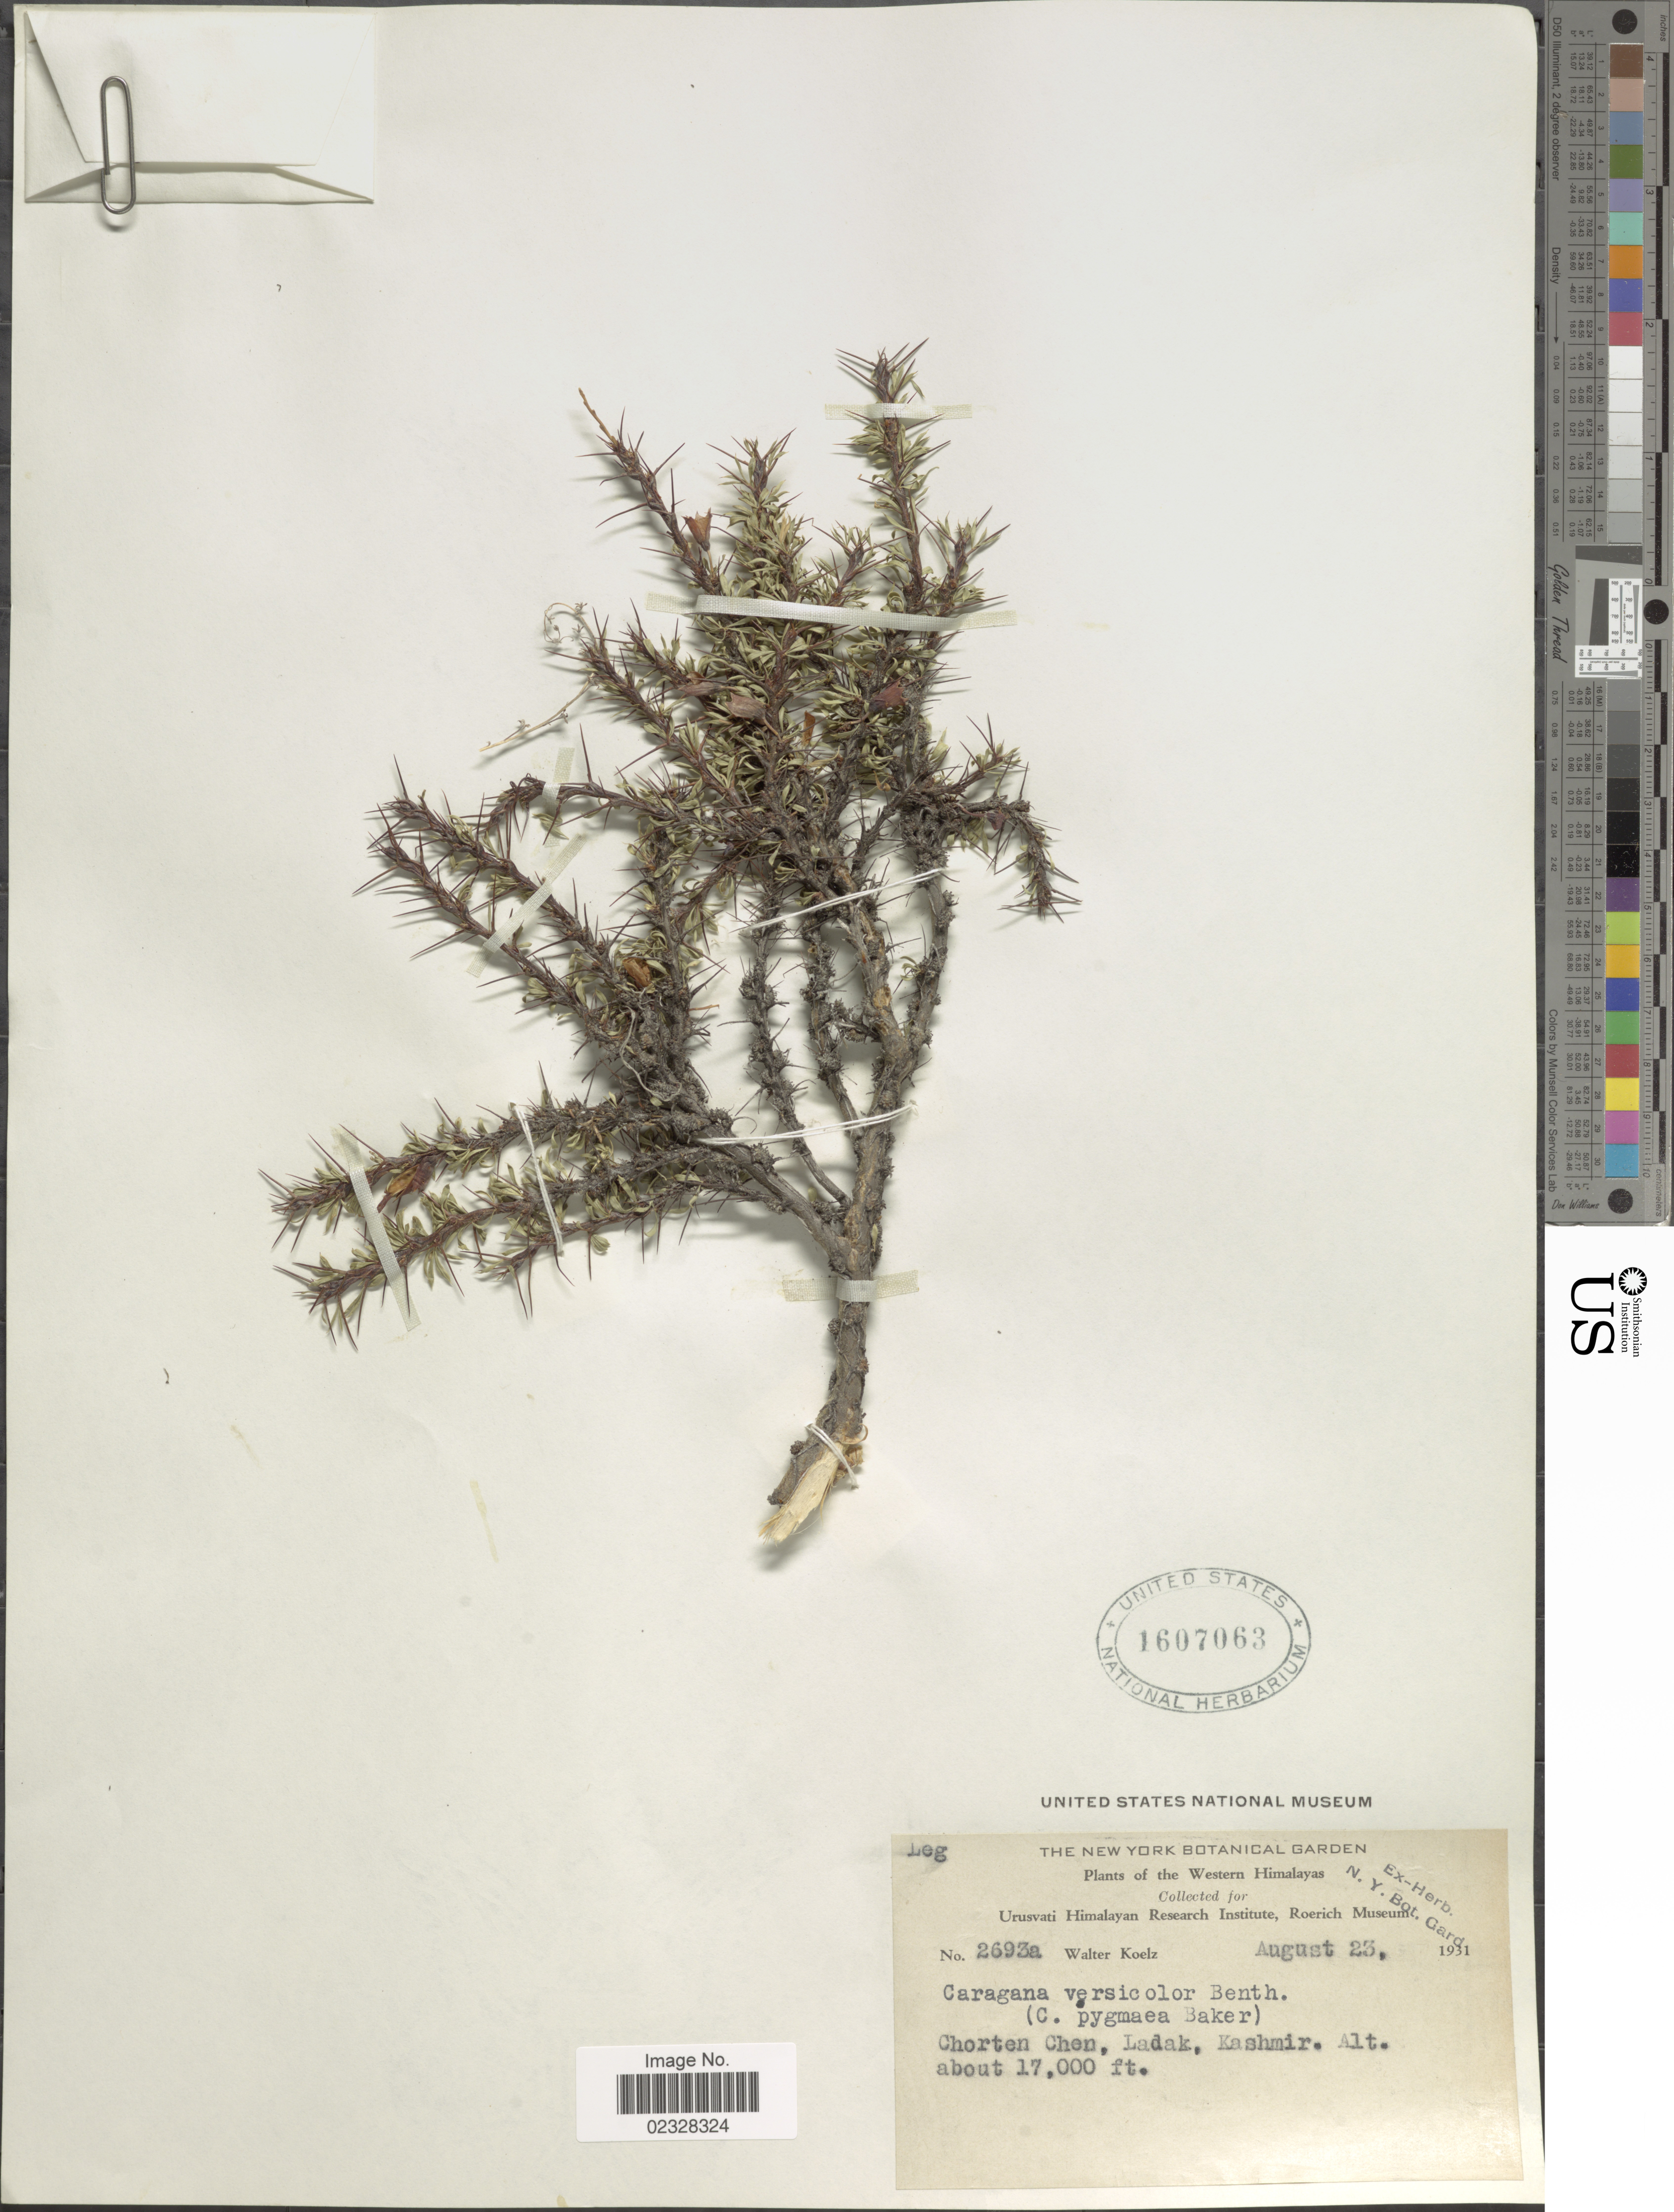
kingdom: Plantae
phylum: Tracheophyta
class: Magnoliopsida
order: Fabales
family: Fabaceae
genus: Caragana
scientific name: Caragana versicolor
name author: Benth.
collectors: W. N. Koelz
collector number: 2693a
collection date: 1931-08-25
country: India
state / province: Ladakh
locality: Western Himalayas, Chorten Chen, Ladak, Kashmir.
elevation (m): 5182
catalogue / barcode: US 1607063